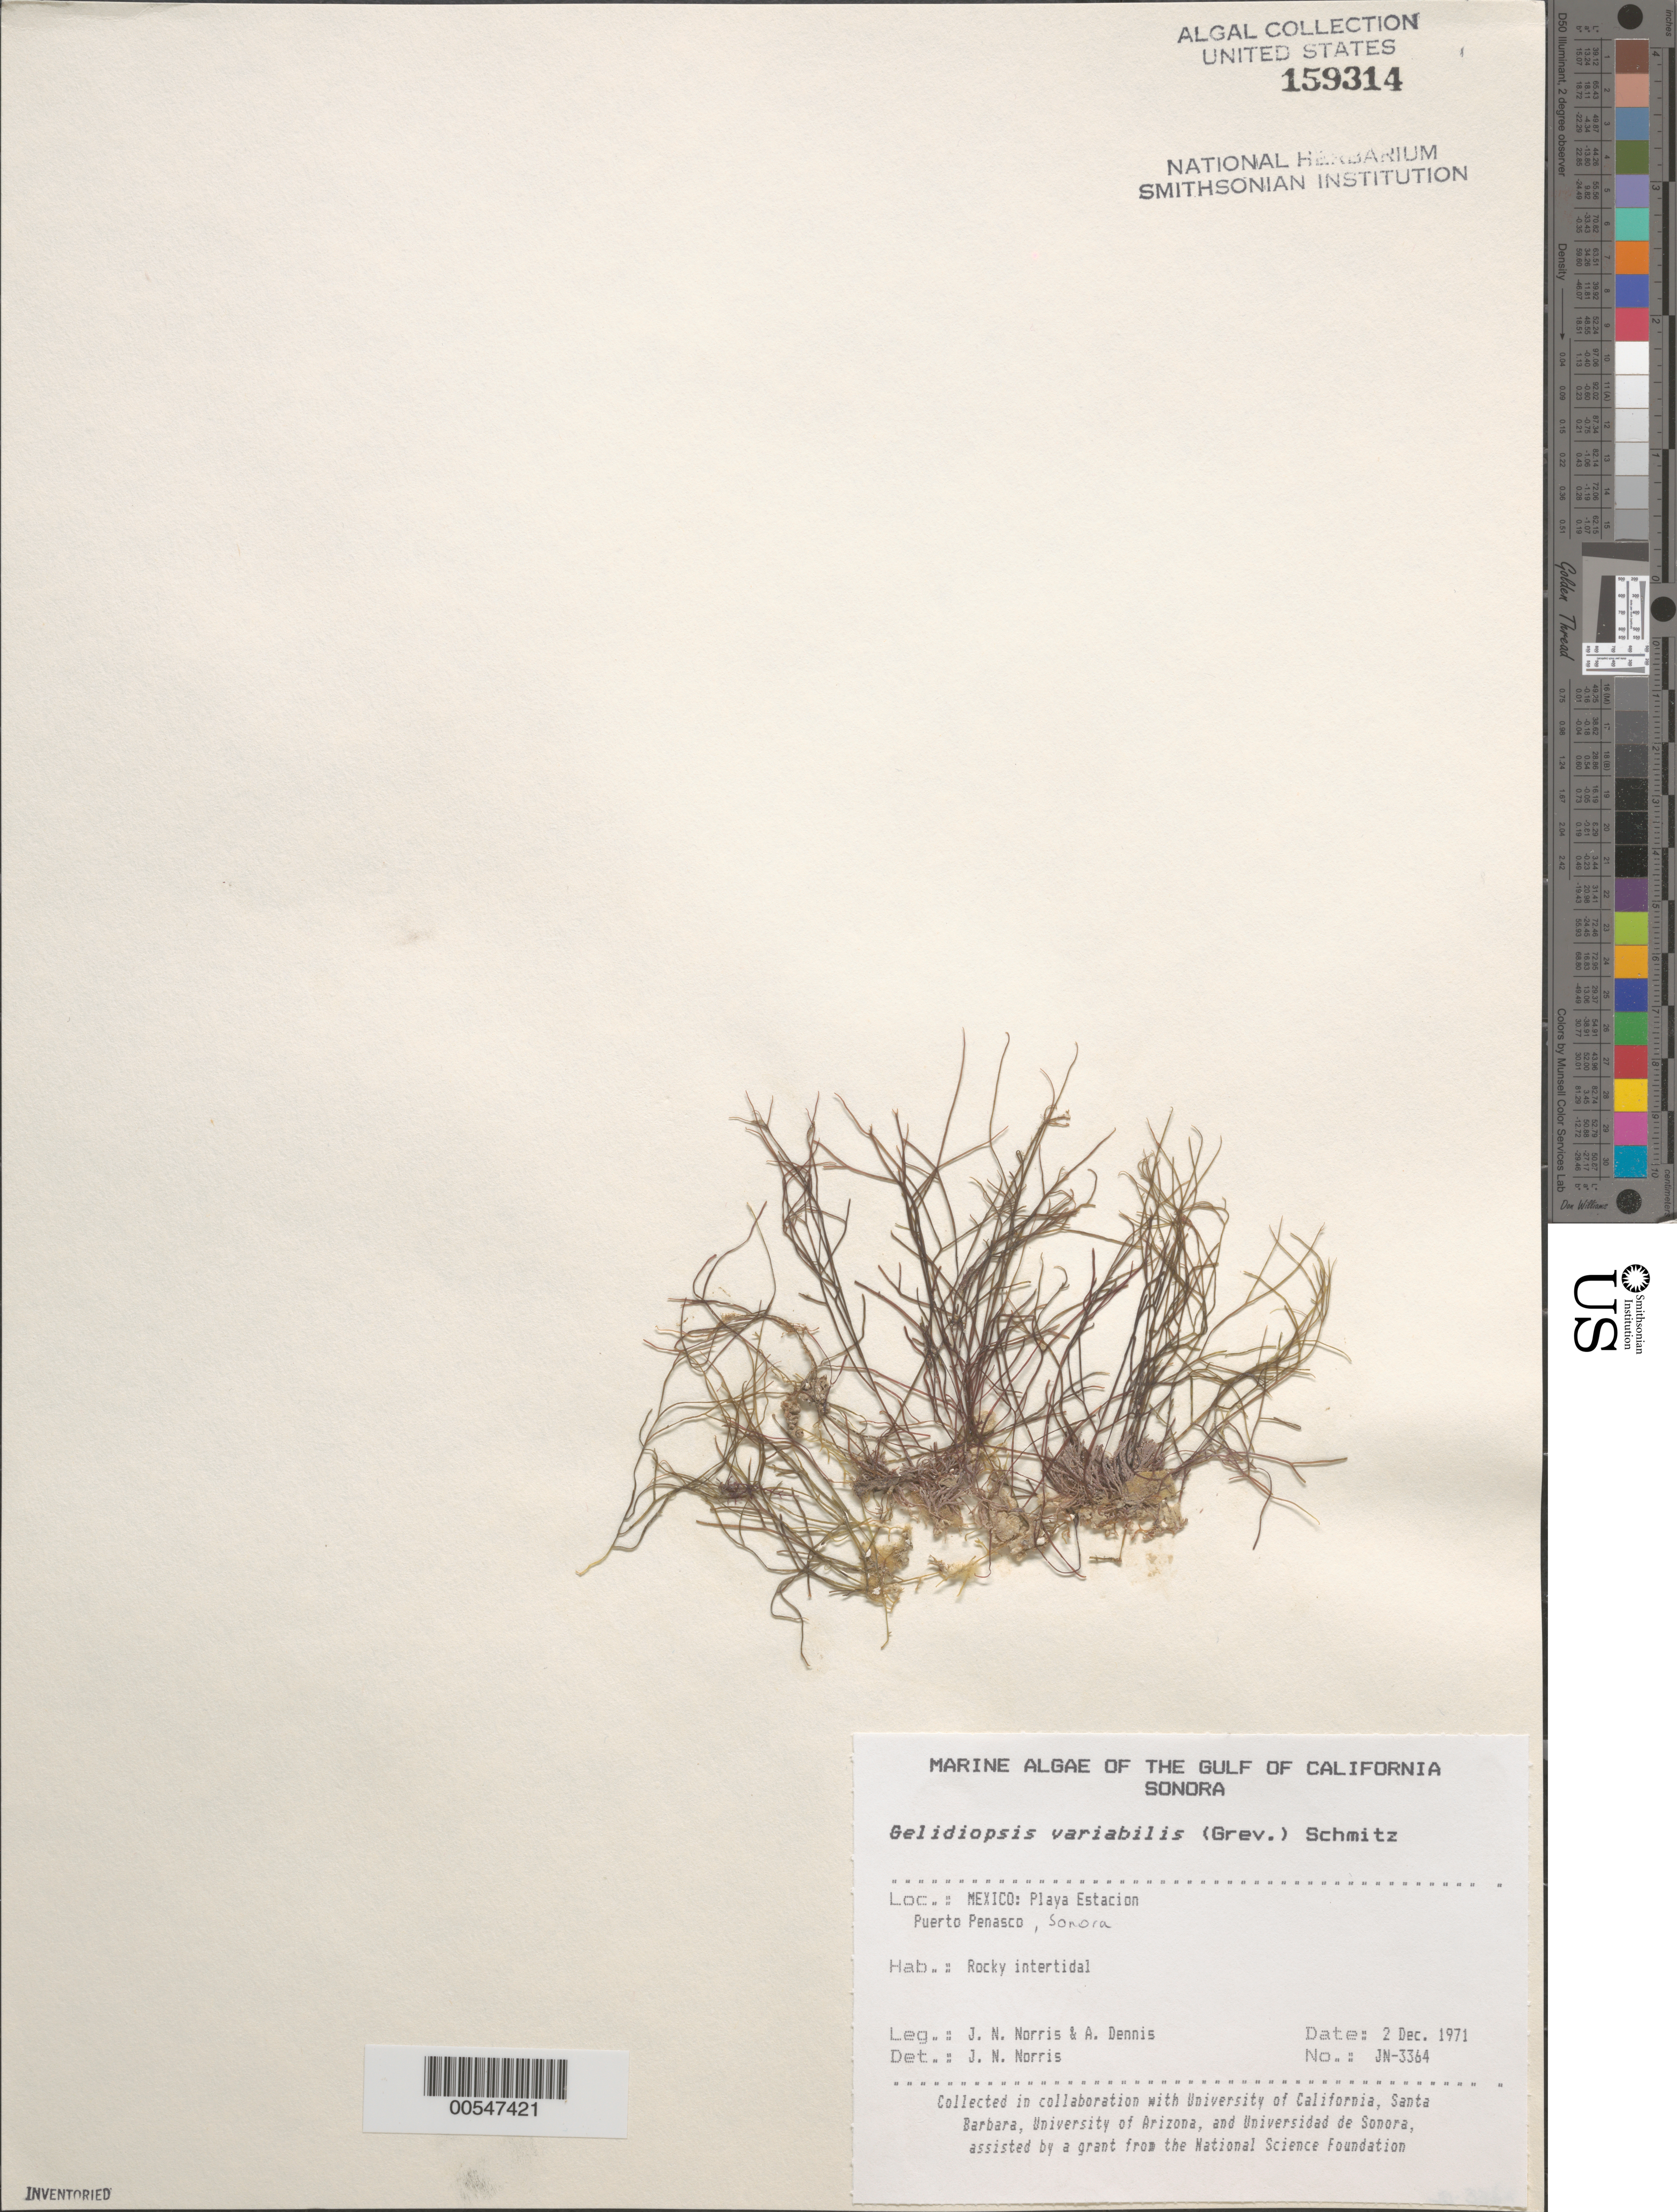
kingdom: Plantae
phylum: Rhodophyta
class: Florideophyceae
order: Rhodymeniales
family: Lomentariaceae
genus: Ceratodictyon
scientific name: Ceratodictyon variabile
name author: (J. Agardh) R.E. Norris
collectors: J. N. Norris & A. Dennis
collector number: JN-3364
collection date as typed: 02 Dec 1971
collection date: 1971-12-02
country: Mexico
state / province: Sonora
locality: Playa Estacion, Puerto Penasco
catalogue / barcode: US 159314